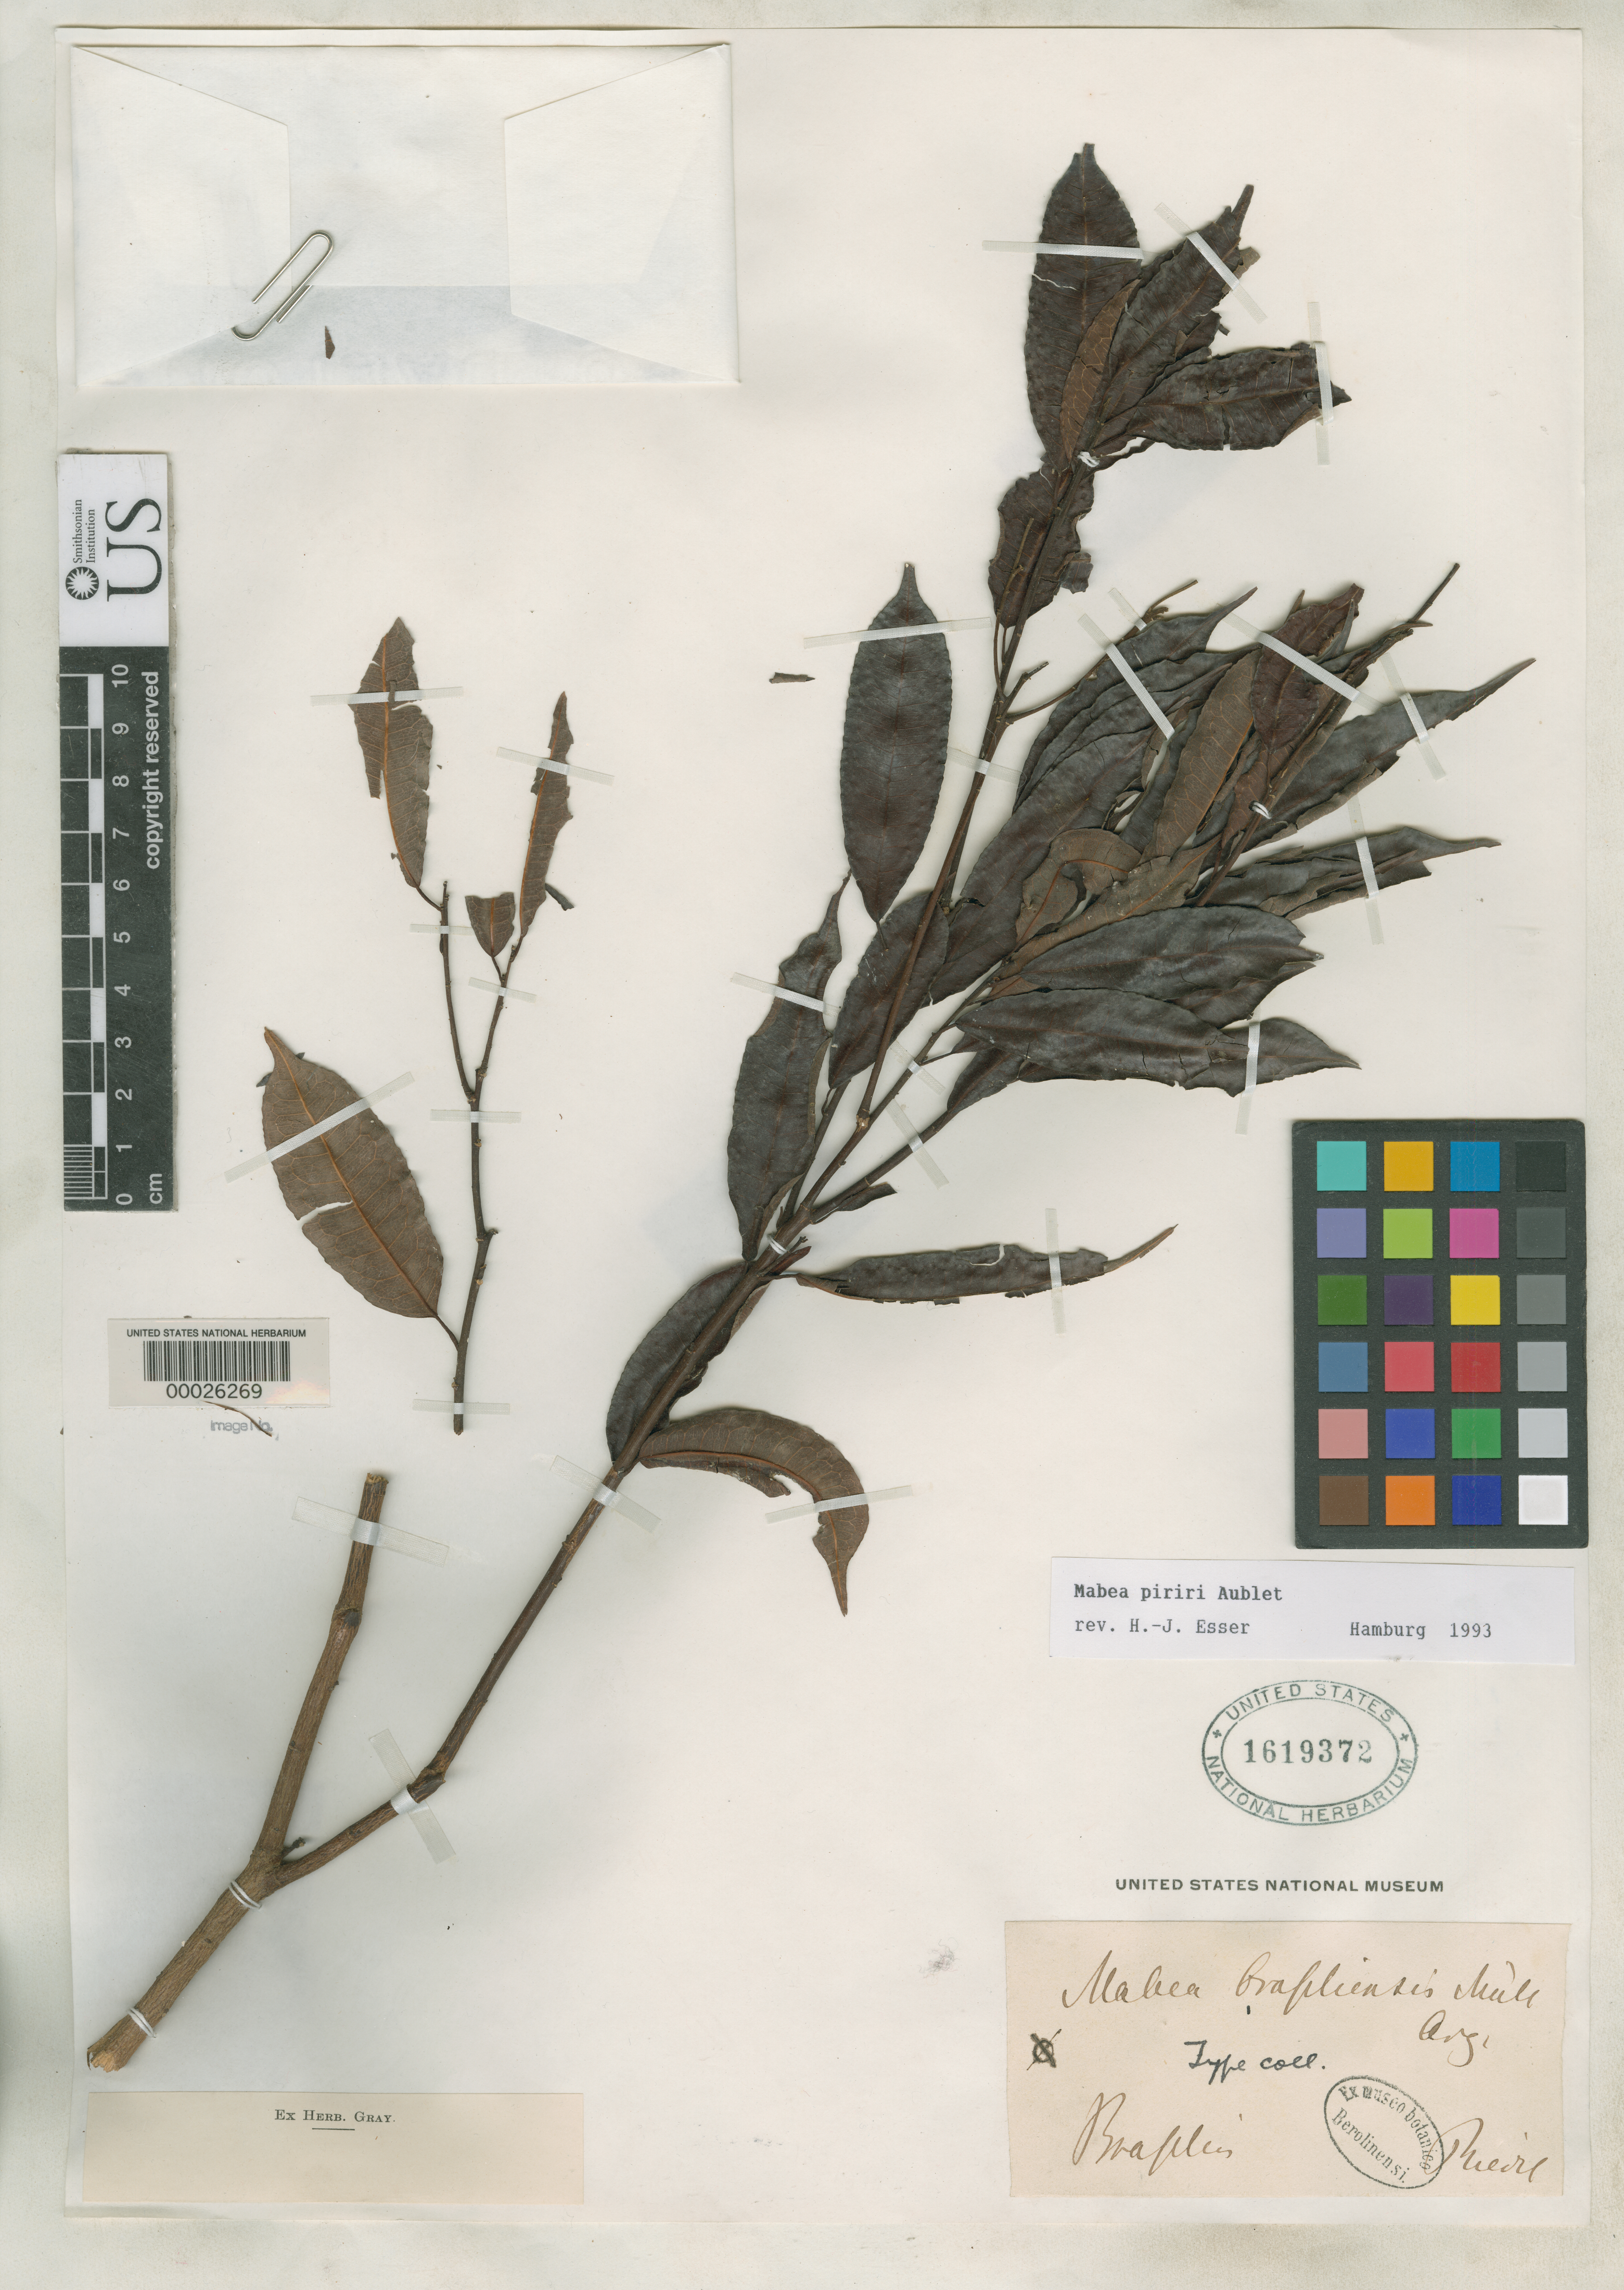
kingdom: Plantae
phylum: Tracheophyta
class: Magnoliopsida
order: Malpighiales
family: Euphorbiaceae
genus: Mabea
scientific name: Mabea brasiliensis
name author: Müll. Arg. in DC.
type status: Isosyntype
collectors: L. Riedel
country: Brazil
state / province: Minas Gerais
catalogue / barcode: US 1619372